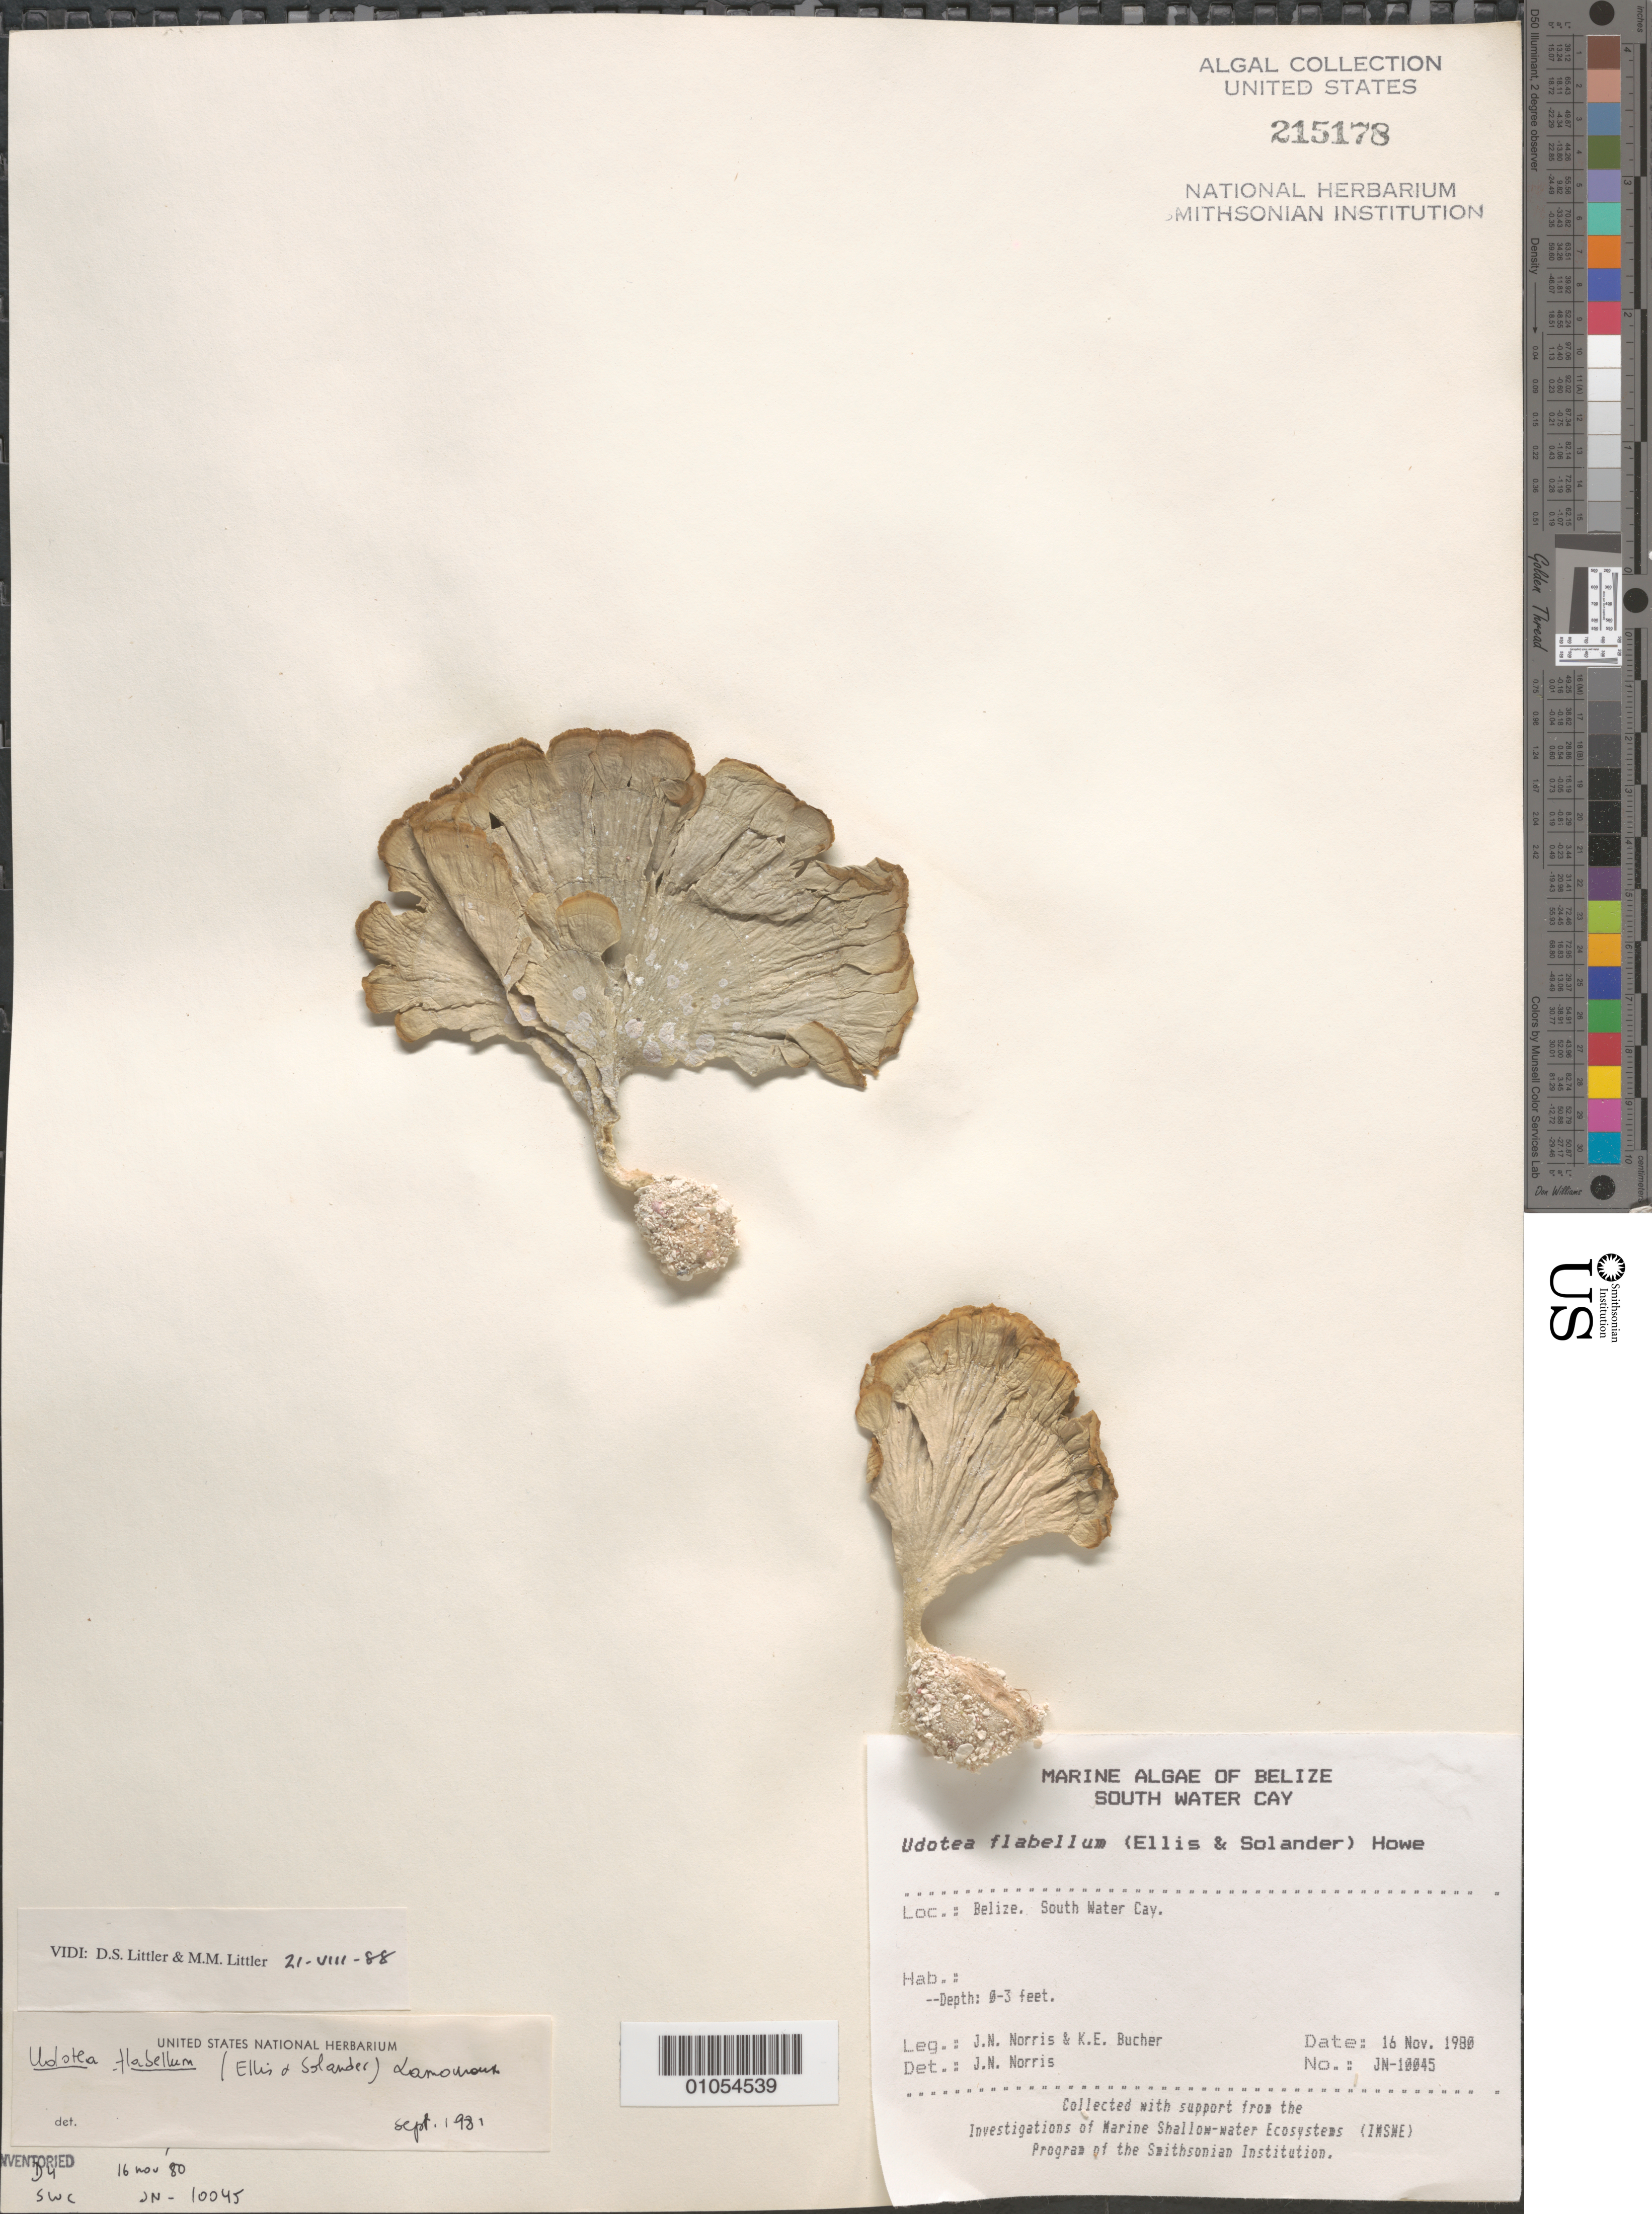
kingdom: Plantae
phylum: Chlorophyta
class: Ulvophyceae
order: Bryopsidales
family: Udoteaceae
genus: Udotea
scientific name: Udotea flabellum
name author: (J. Ellis & Sol.) M. Howe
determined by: Norris, James N.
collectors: J. N. Norris & K. E. Bucher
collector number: JN-10045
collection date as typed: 16 Nov 1980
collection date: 1980-11-16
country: Belize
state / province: Stann Creek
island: South Water Cay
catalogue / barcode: US 215178